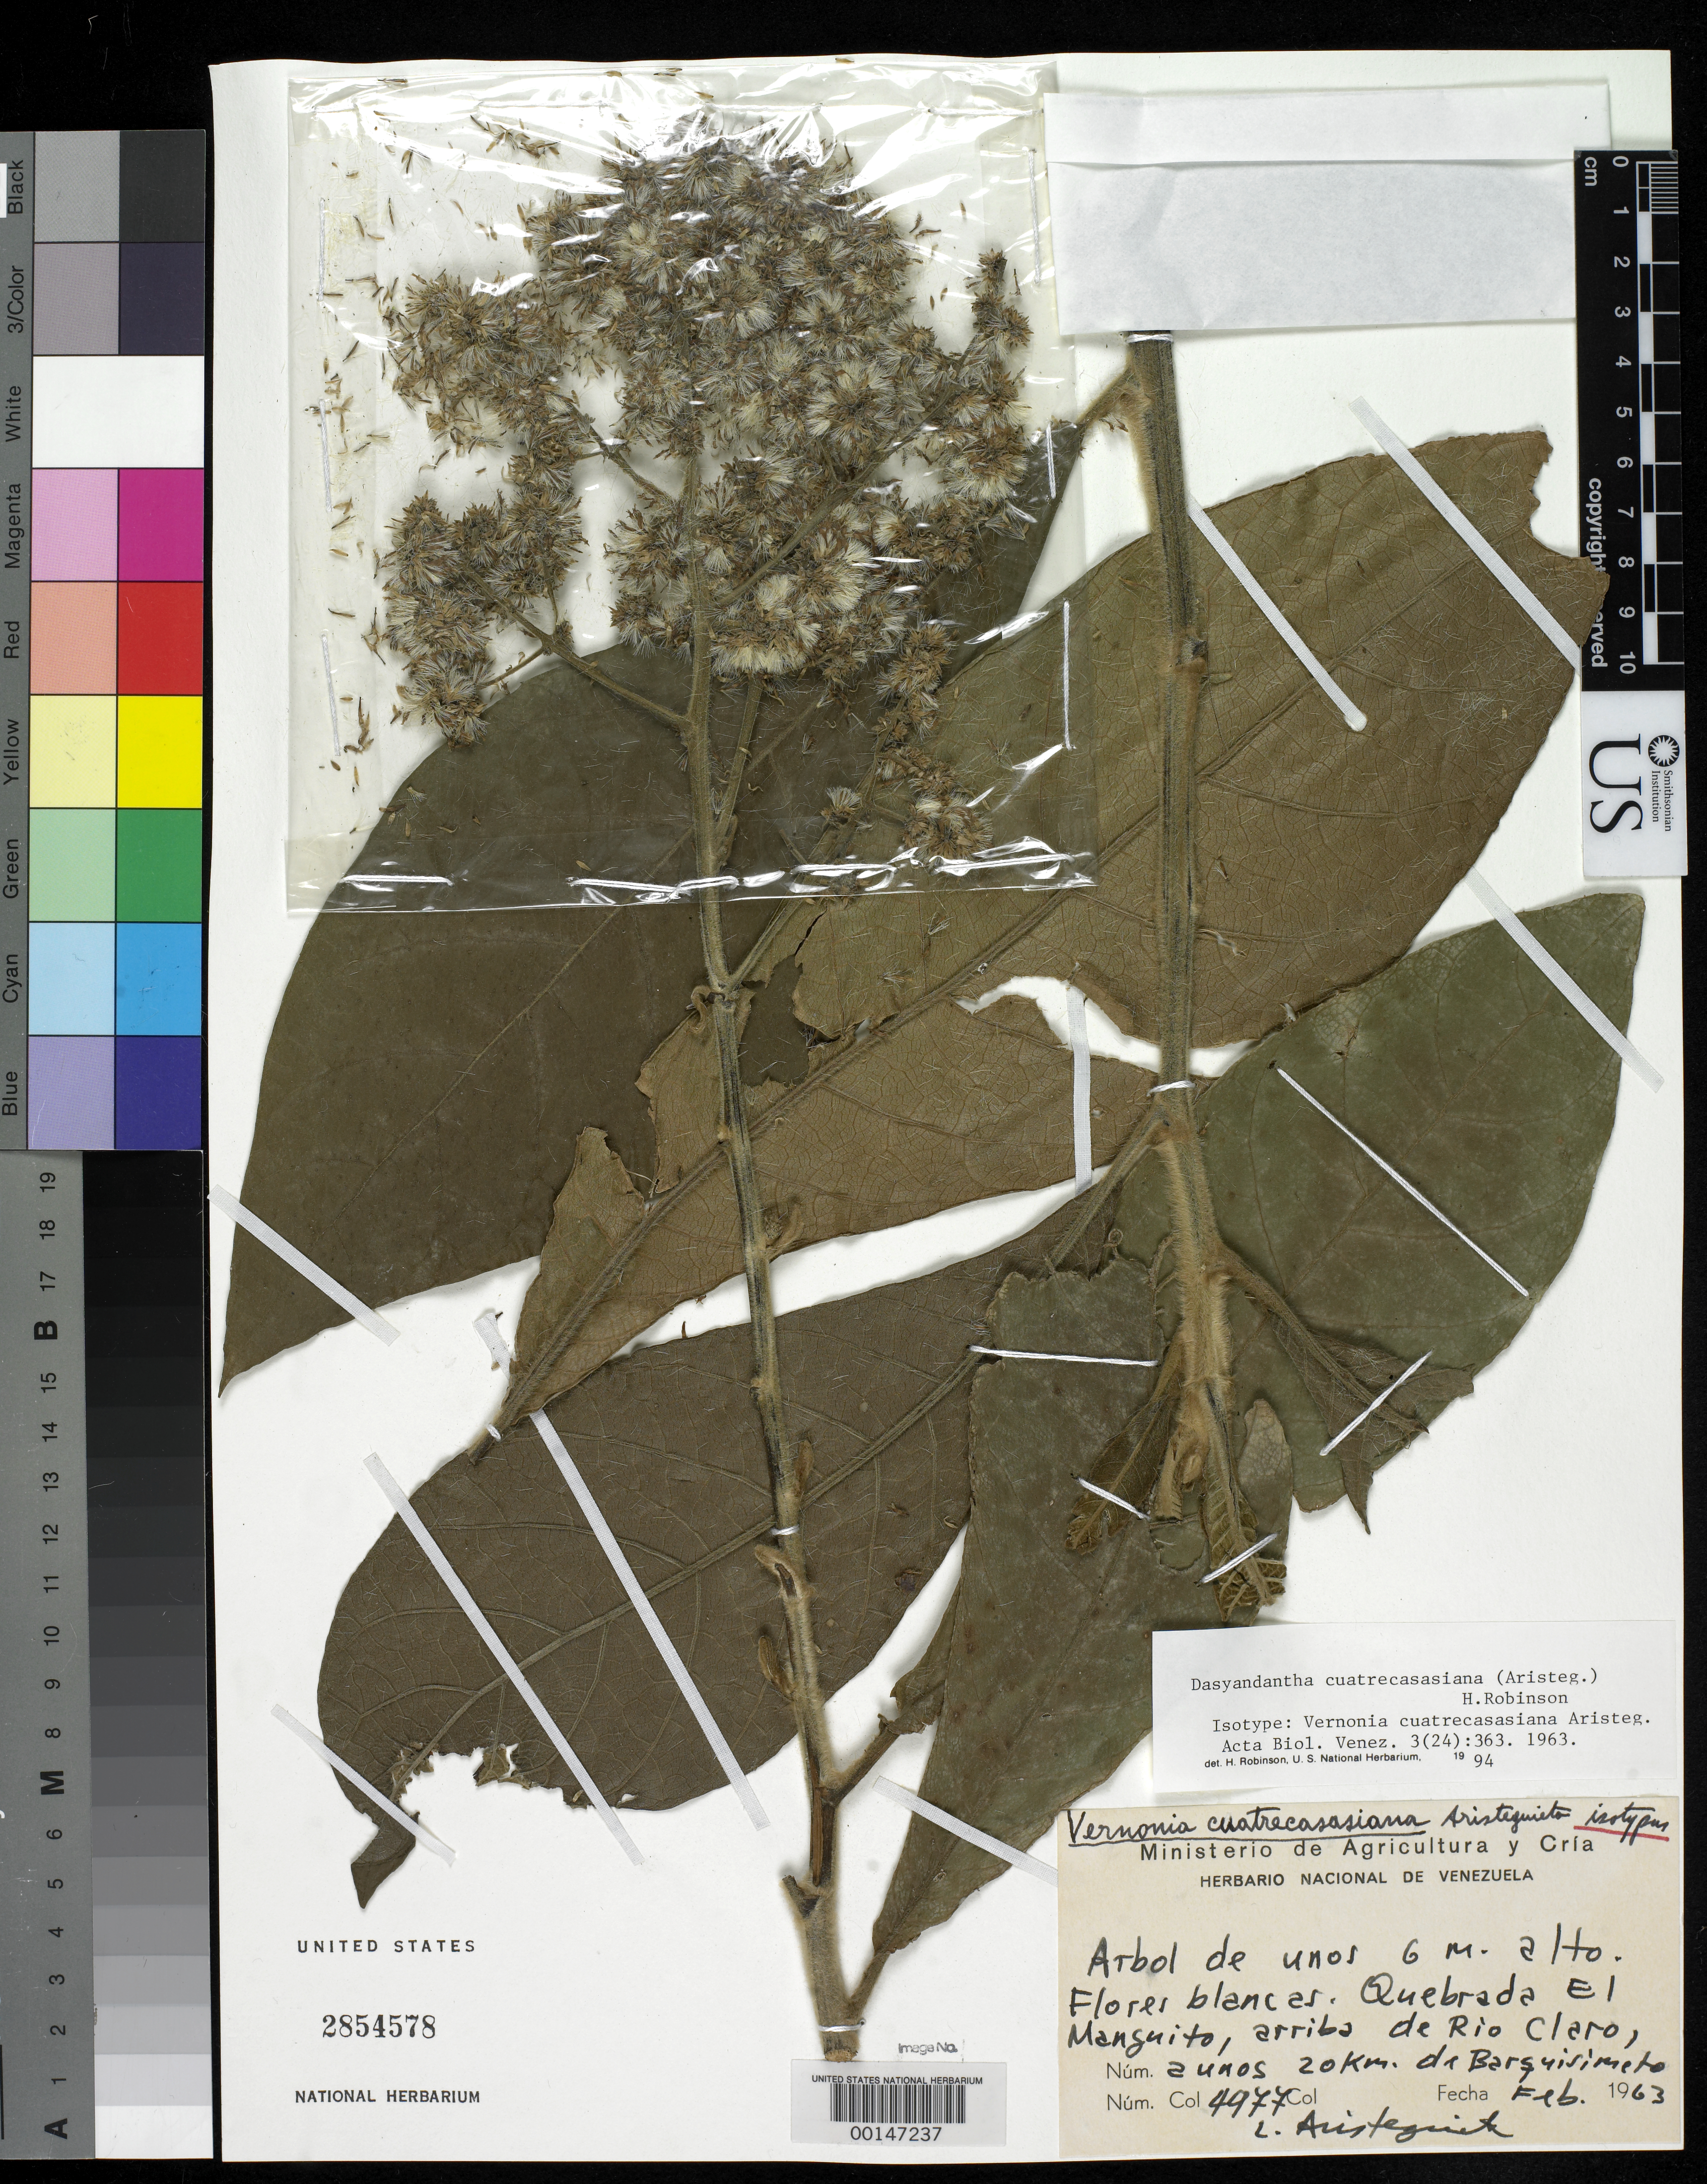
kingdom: Plantae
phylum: Tracheophyta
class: Magnoliopsida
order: Asterales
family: Asteraceae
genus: Vernonia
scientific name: Vernonia cuatecasasiana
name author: Aristeg.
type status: Isotype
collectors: L. Aristeguieta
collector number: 4977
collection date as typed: Feb 1963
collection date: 1963-02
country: Venezuela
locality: Quebrada El Manquito, near Rio Claro, 20 km. from Barquisimeto.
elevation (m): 800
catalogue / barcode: US 2854578